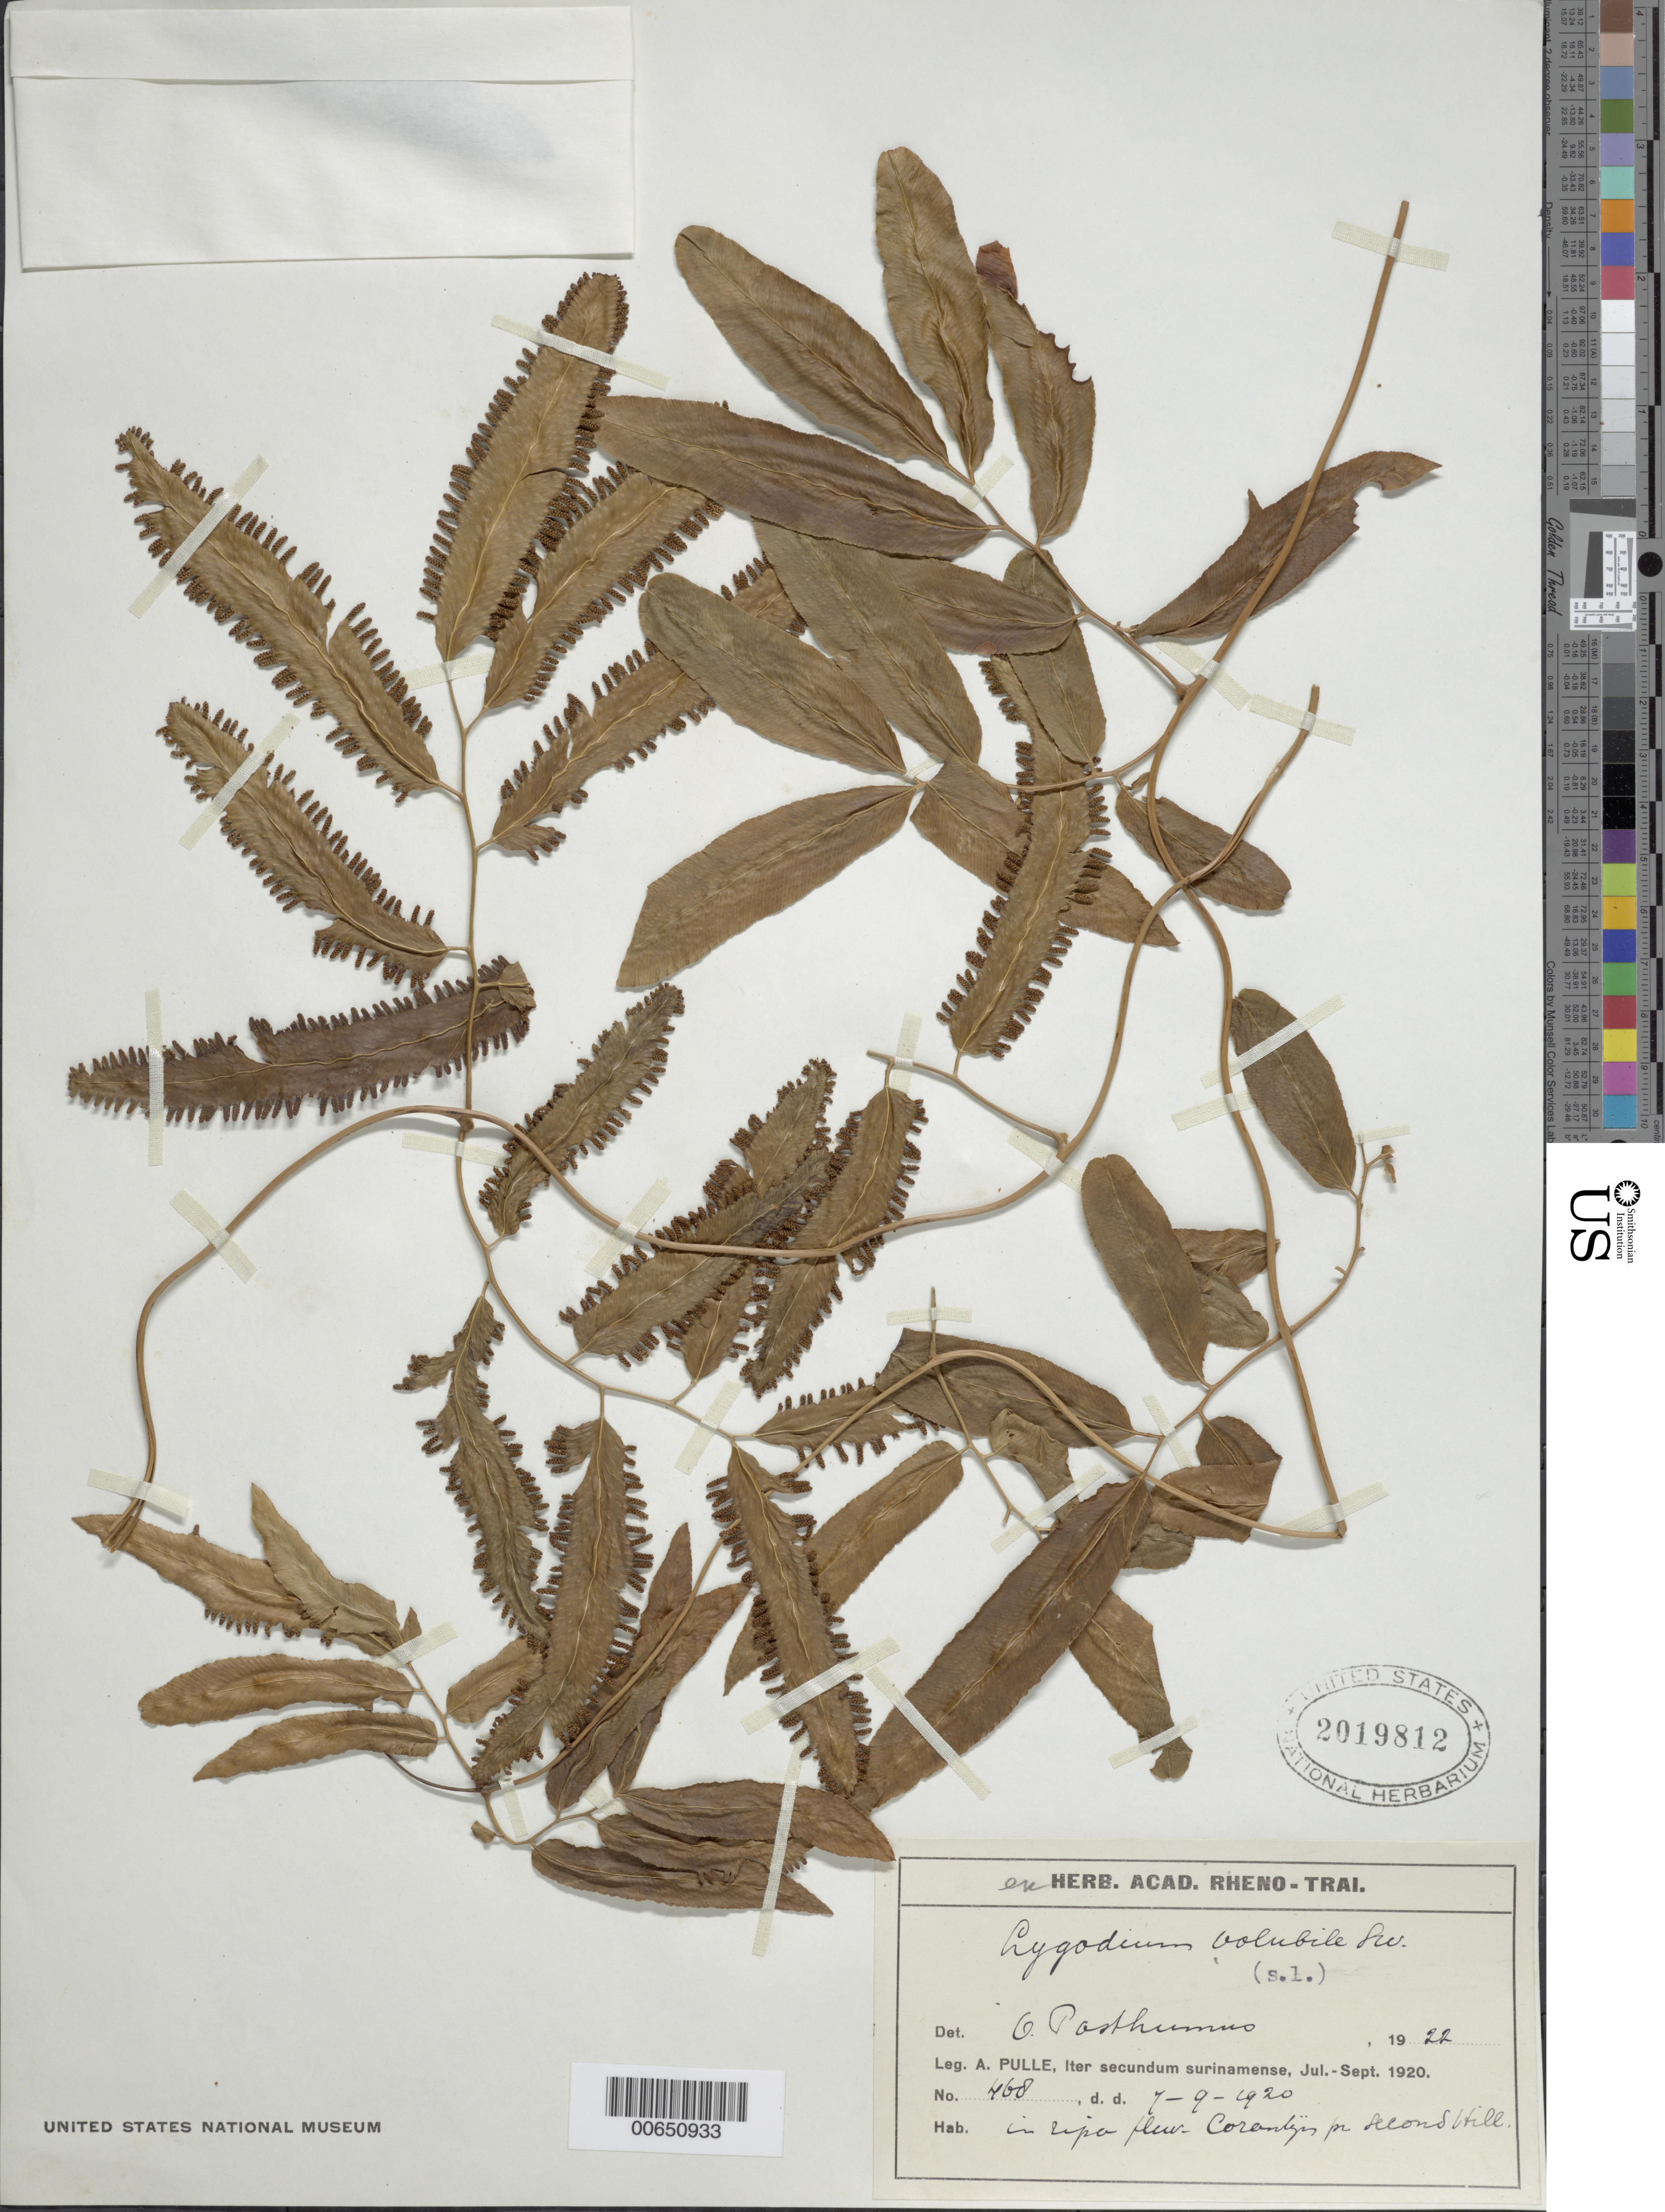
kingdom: Plantae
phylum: Tracheophyta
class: Polypodiopsida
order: Schizaeales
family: Lygodiaceae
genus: Lygodium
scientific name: Lygodium volubile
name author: Sw.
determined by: Posthumus, O.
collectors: A. A. Pulle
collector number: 468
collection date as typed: Jul-20 to Sep-20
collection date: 1920-07/1920-09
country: Suriname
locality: In ripa fluv. Corantijn, pr. second hill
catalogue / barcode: US 2019812